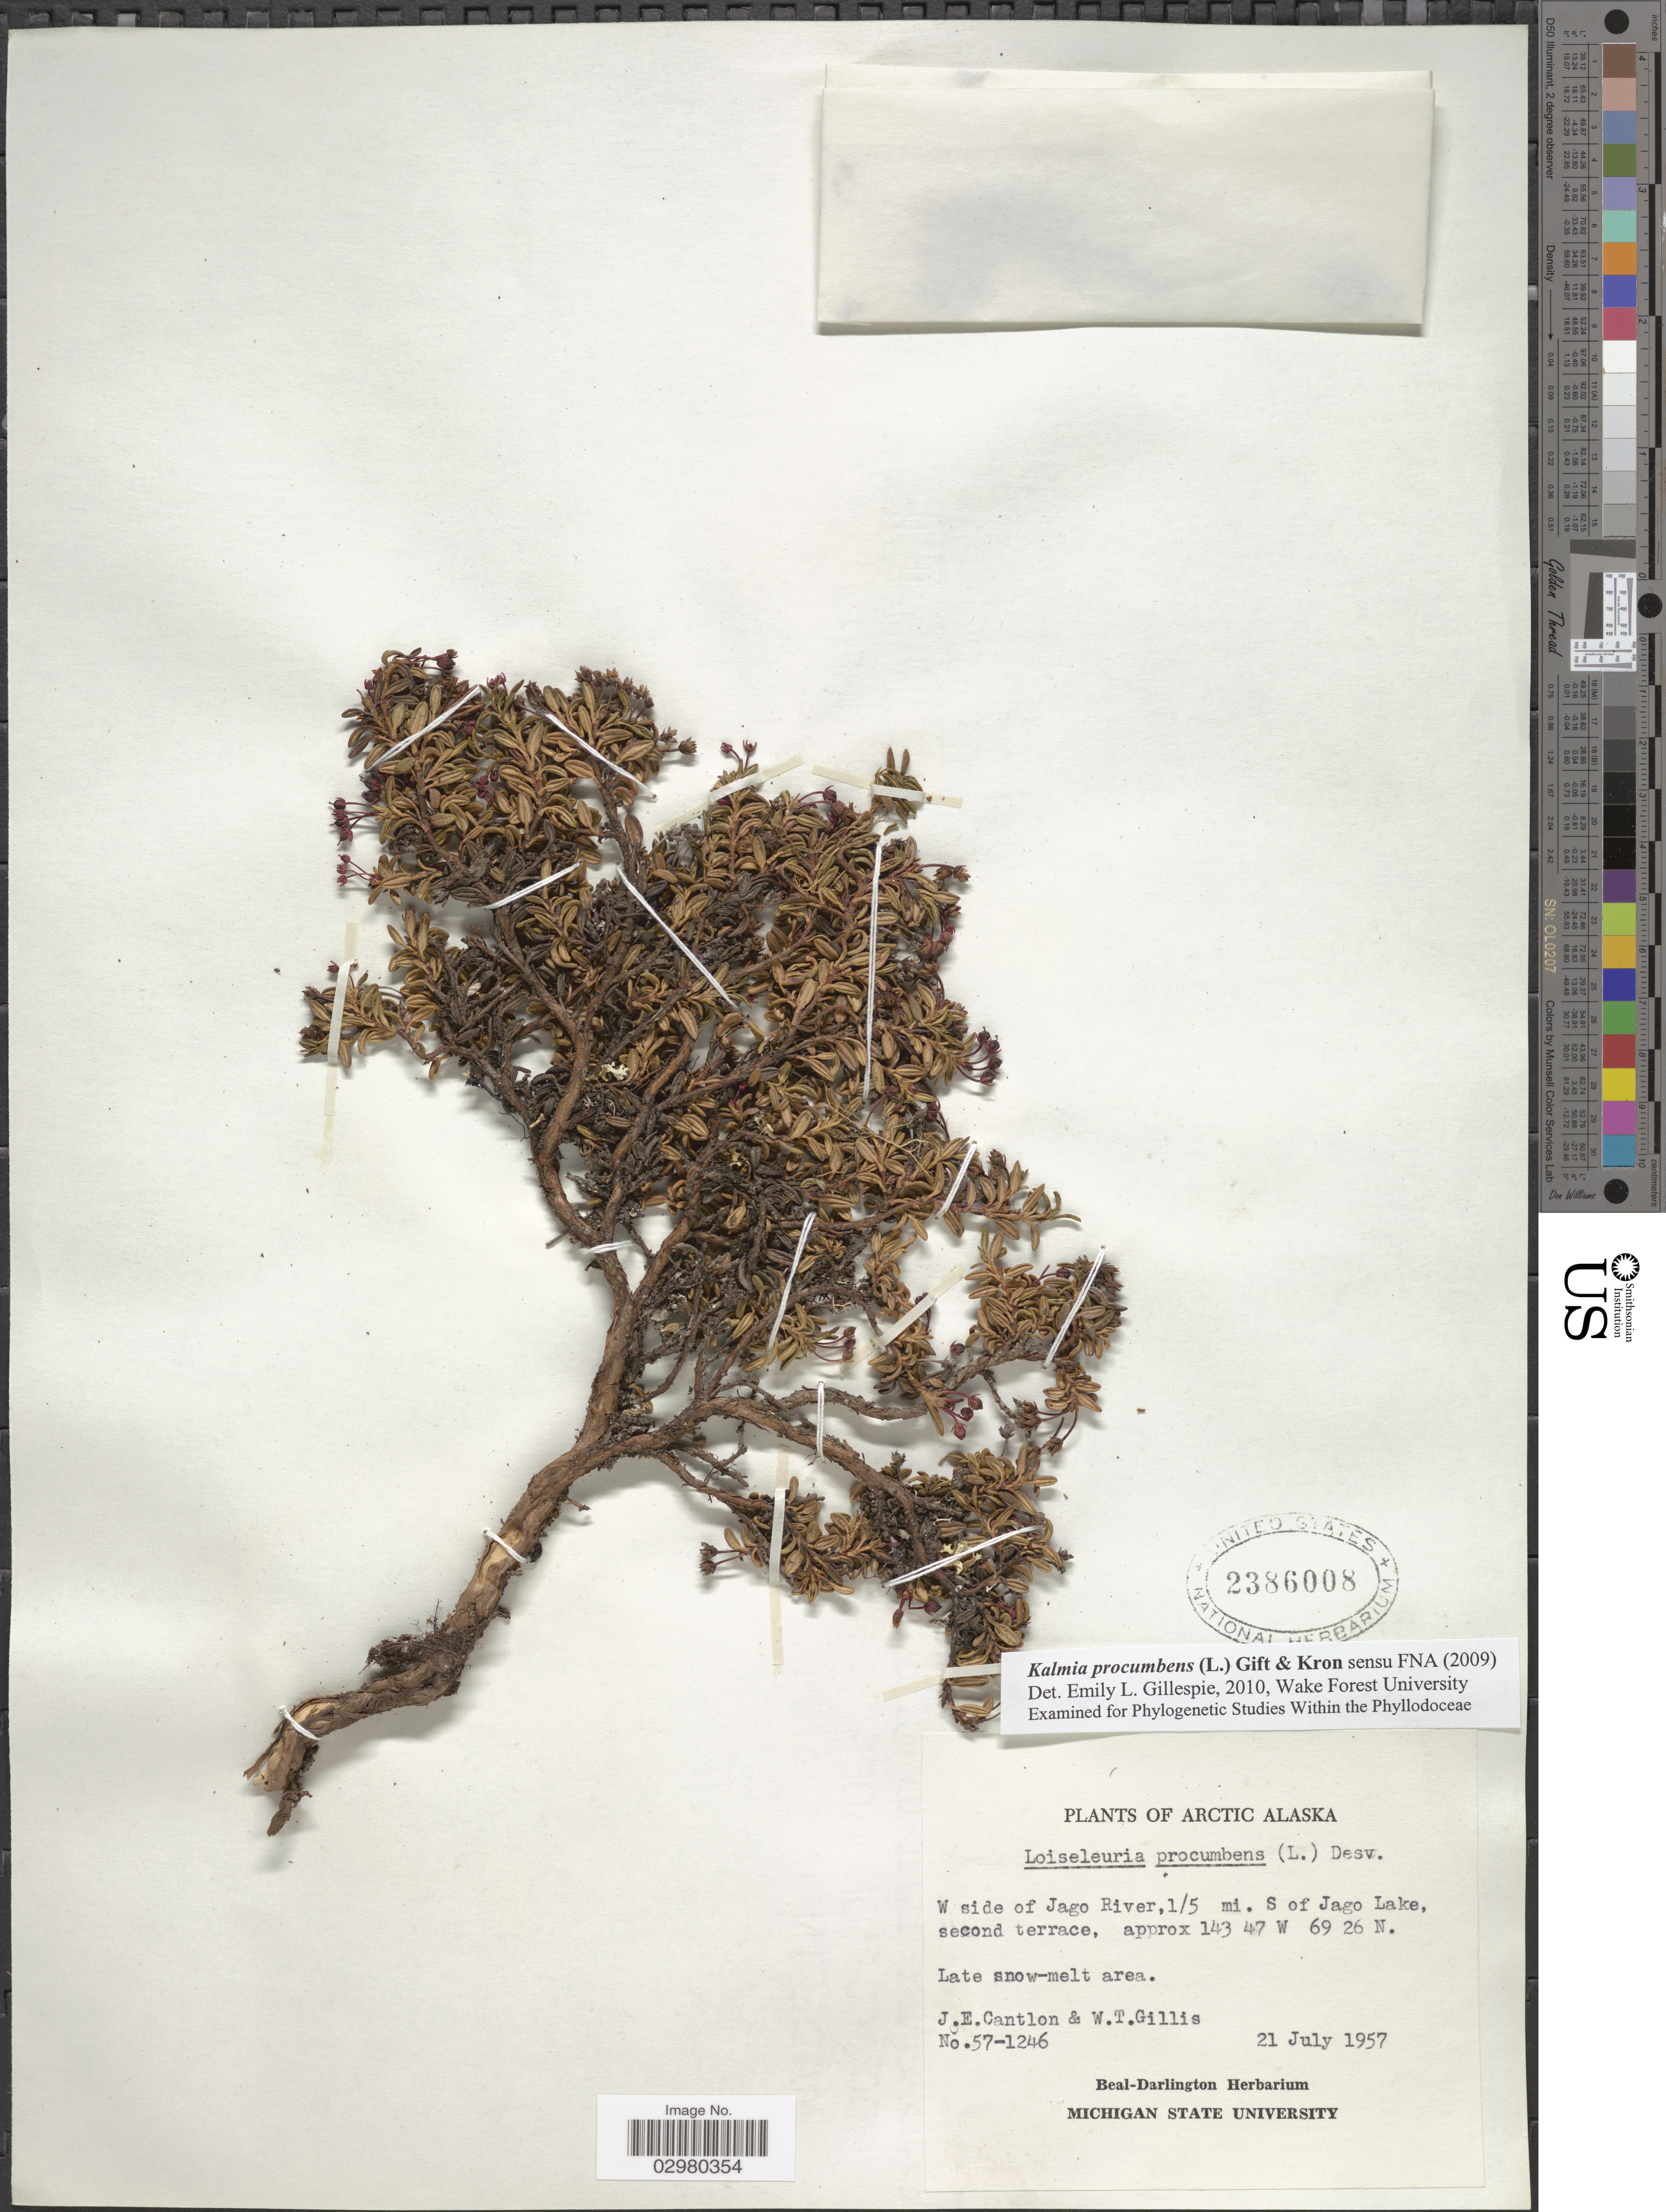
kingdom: Plantae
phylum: Tracheophyta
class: Magnoliopsida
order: Ericales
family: Ericaceae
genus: Loiseleuria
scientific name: Loiseleuria procumbens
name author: (L.) Desv.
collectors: J. Cantlon & W. T. Gillis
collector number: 57-1246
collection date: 1957-07-21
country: United States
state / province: Alaska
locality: Arctic Alaska. W side of Jago River, 1/5 mi. S of Jago Lake, second terrace. Late snow-melt area.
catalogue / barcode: US 2386008